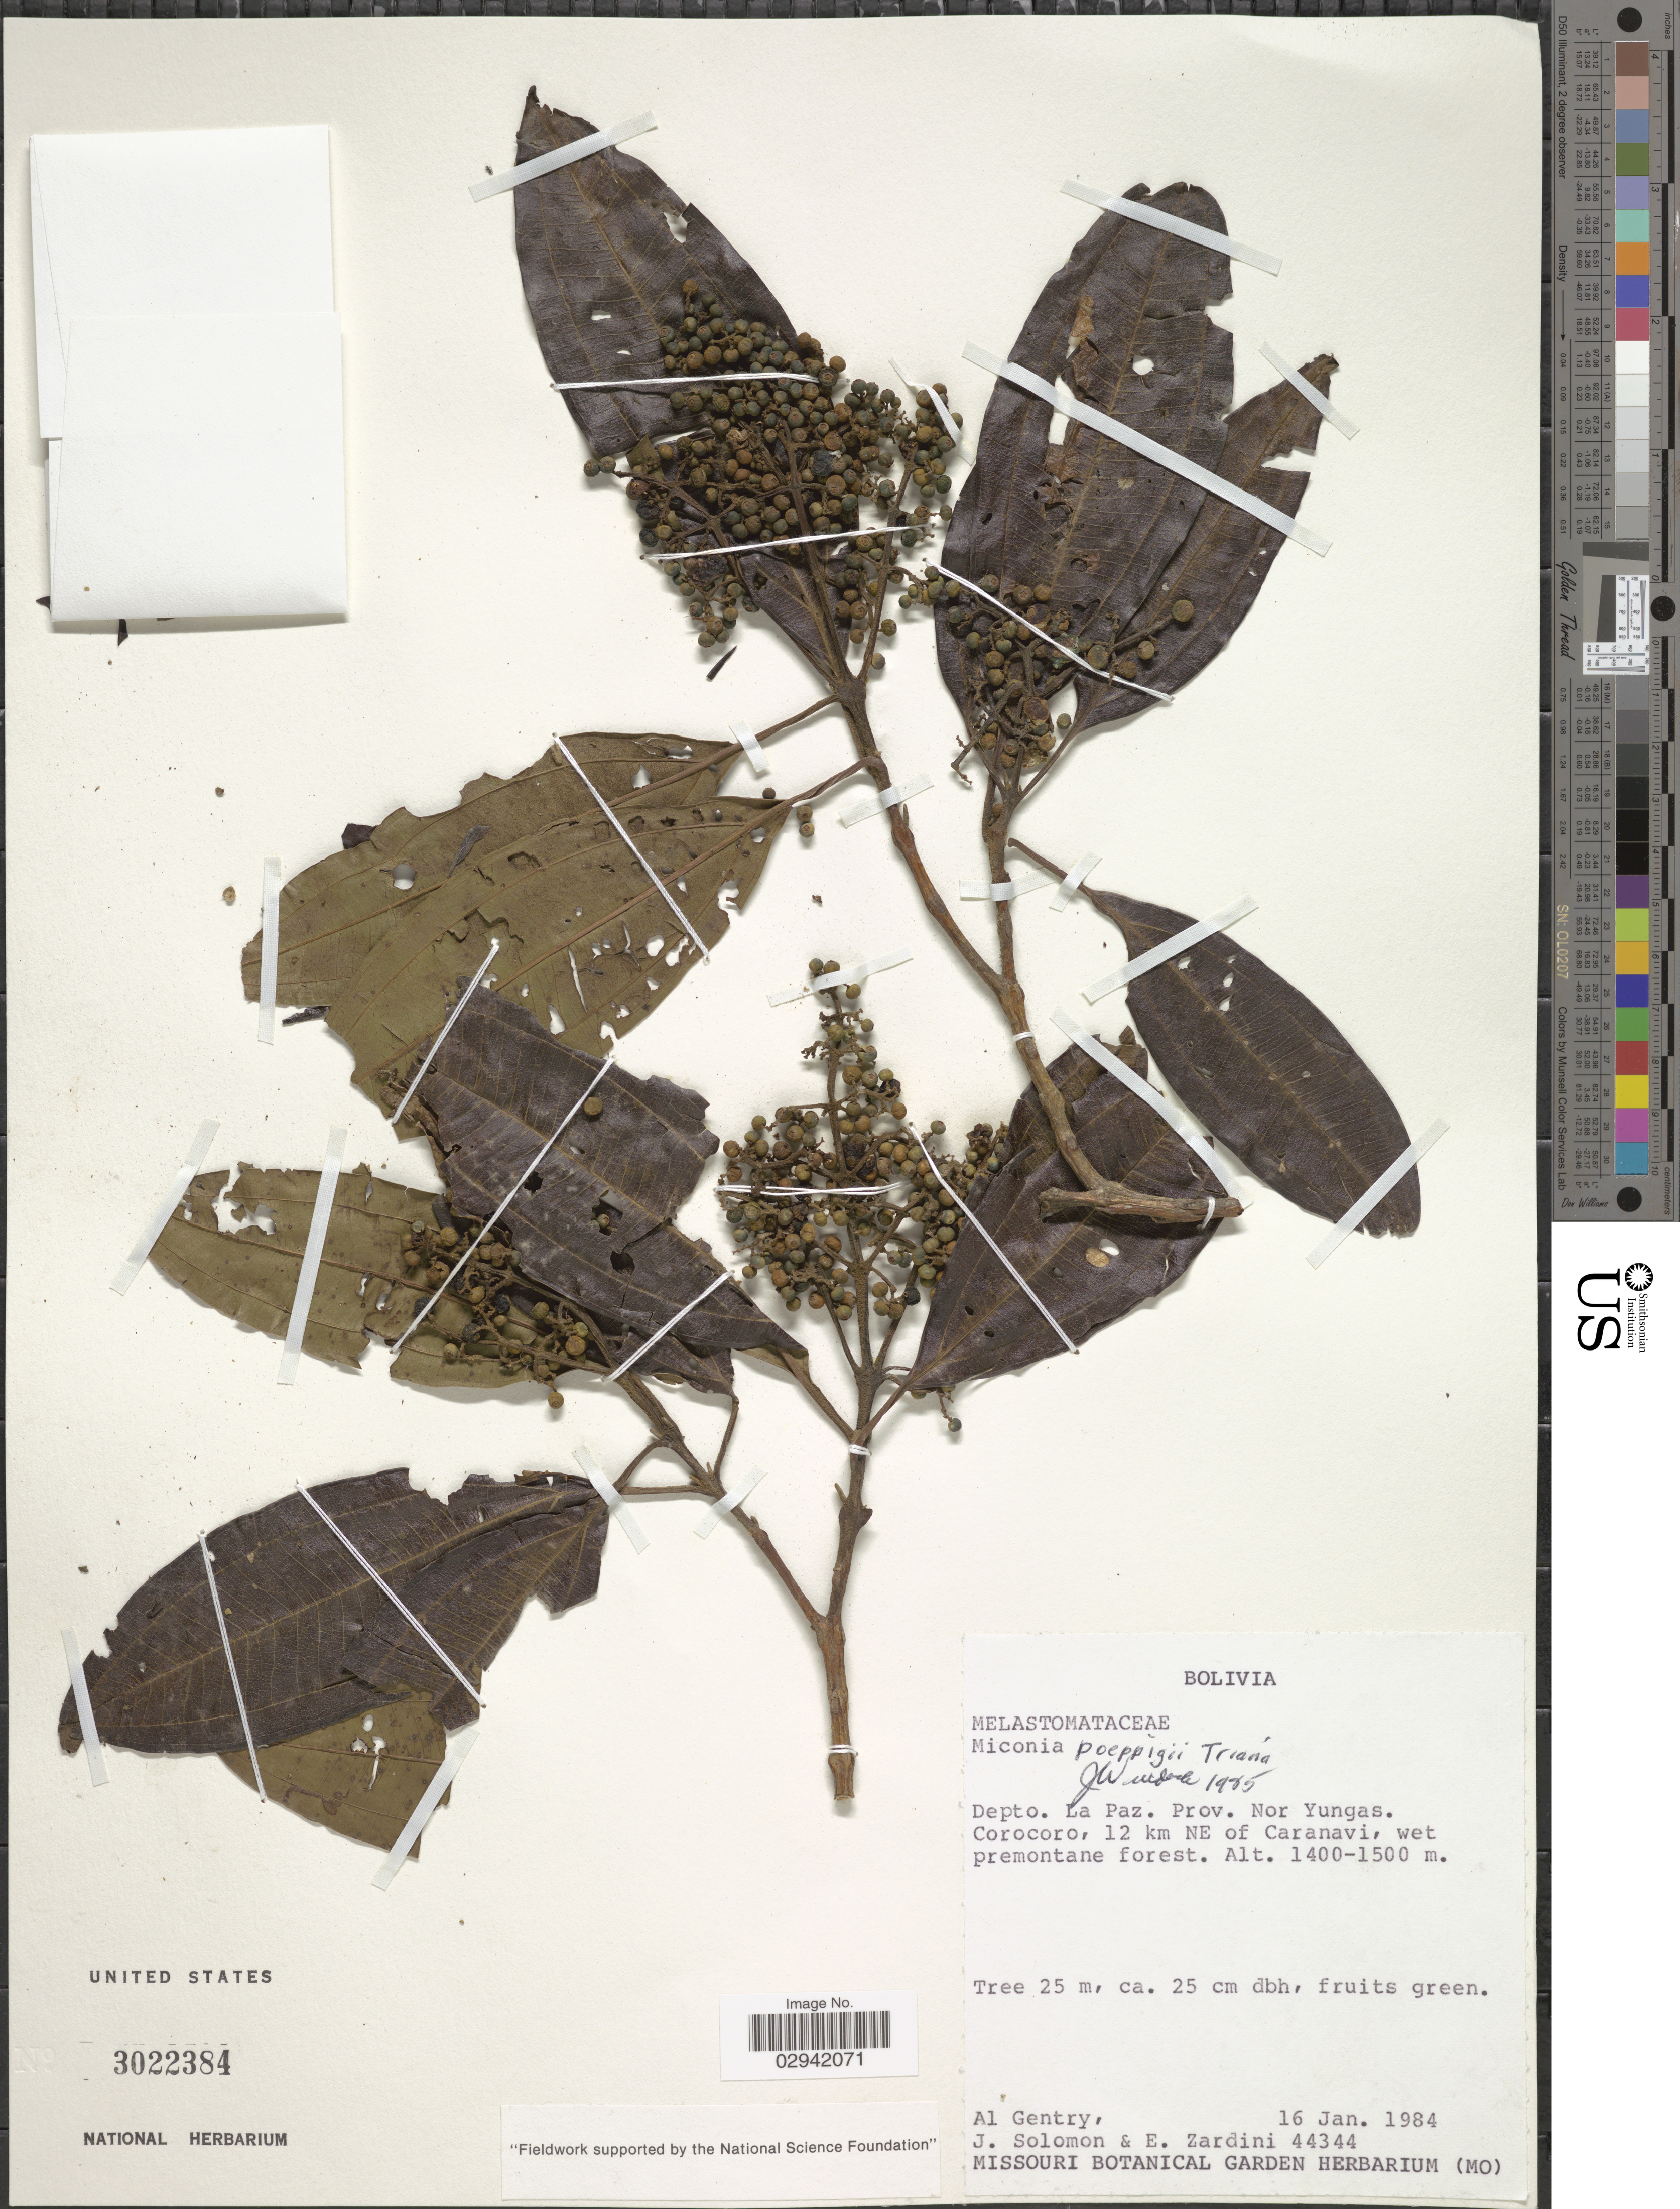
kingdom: Plantae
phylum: Tracheophyta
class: Magnoliopsida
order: Myrtales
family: Melastomataceae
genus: Miconia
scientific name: Miconia poeppigii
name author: Triana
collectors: A. H. Gentry, J. Solomon & E. Zardini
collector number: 44344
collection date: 1984-01-16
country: Bolivia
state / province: La Paz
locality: Depto. La Paz. Prov. Nor Yungas. Corocoro, 12 km NE of Caranavi.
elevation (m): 1400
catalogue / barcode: US 3022384